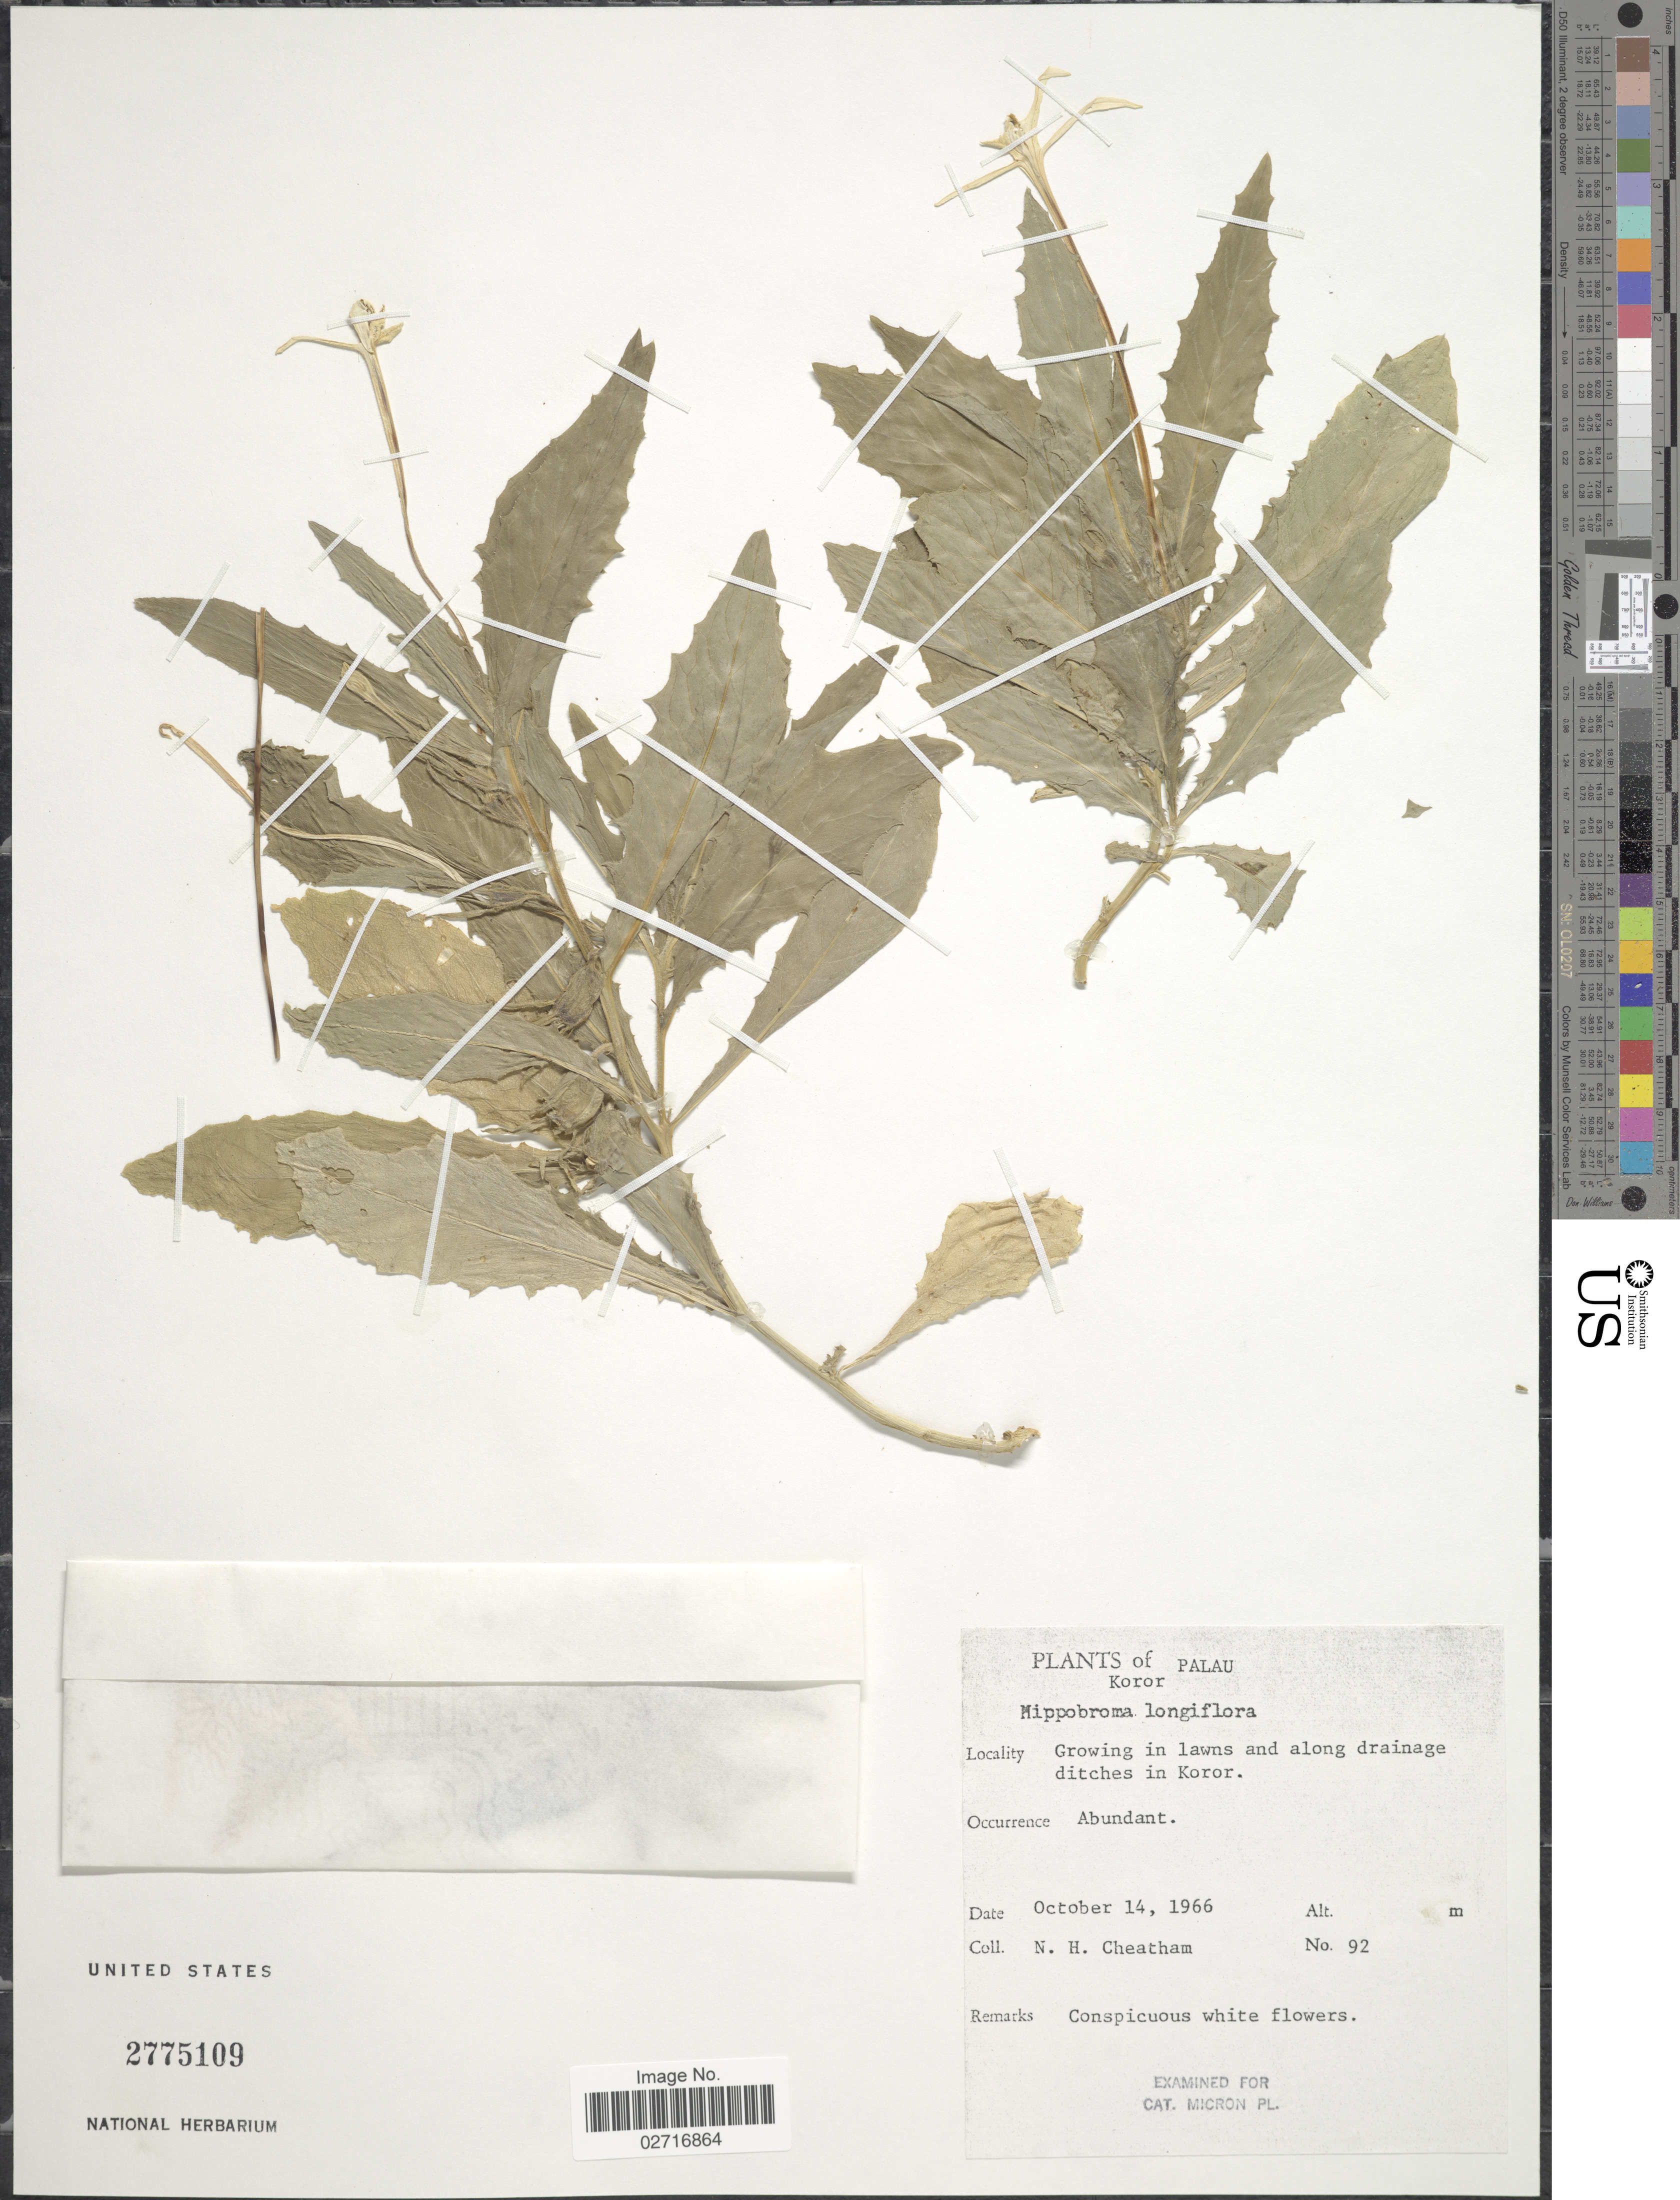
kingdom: Plantae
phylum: Tracheophyta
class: Magnoliopsida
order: Asterales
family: Campanulaceae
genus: Hippobroma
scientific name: Hippobroma longiflora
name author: (L.) G. Don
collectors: N. H. Cheatham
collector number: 92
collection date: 1966-10-14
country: Palau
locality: Palau, Koror, in lawns and along drainage ditches in Koror.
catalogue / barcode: US 2775109